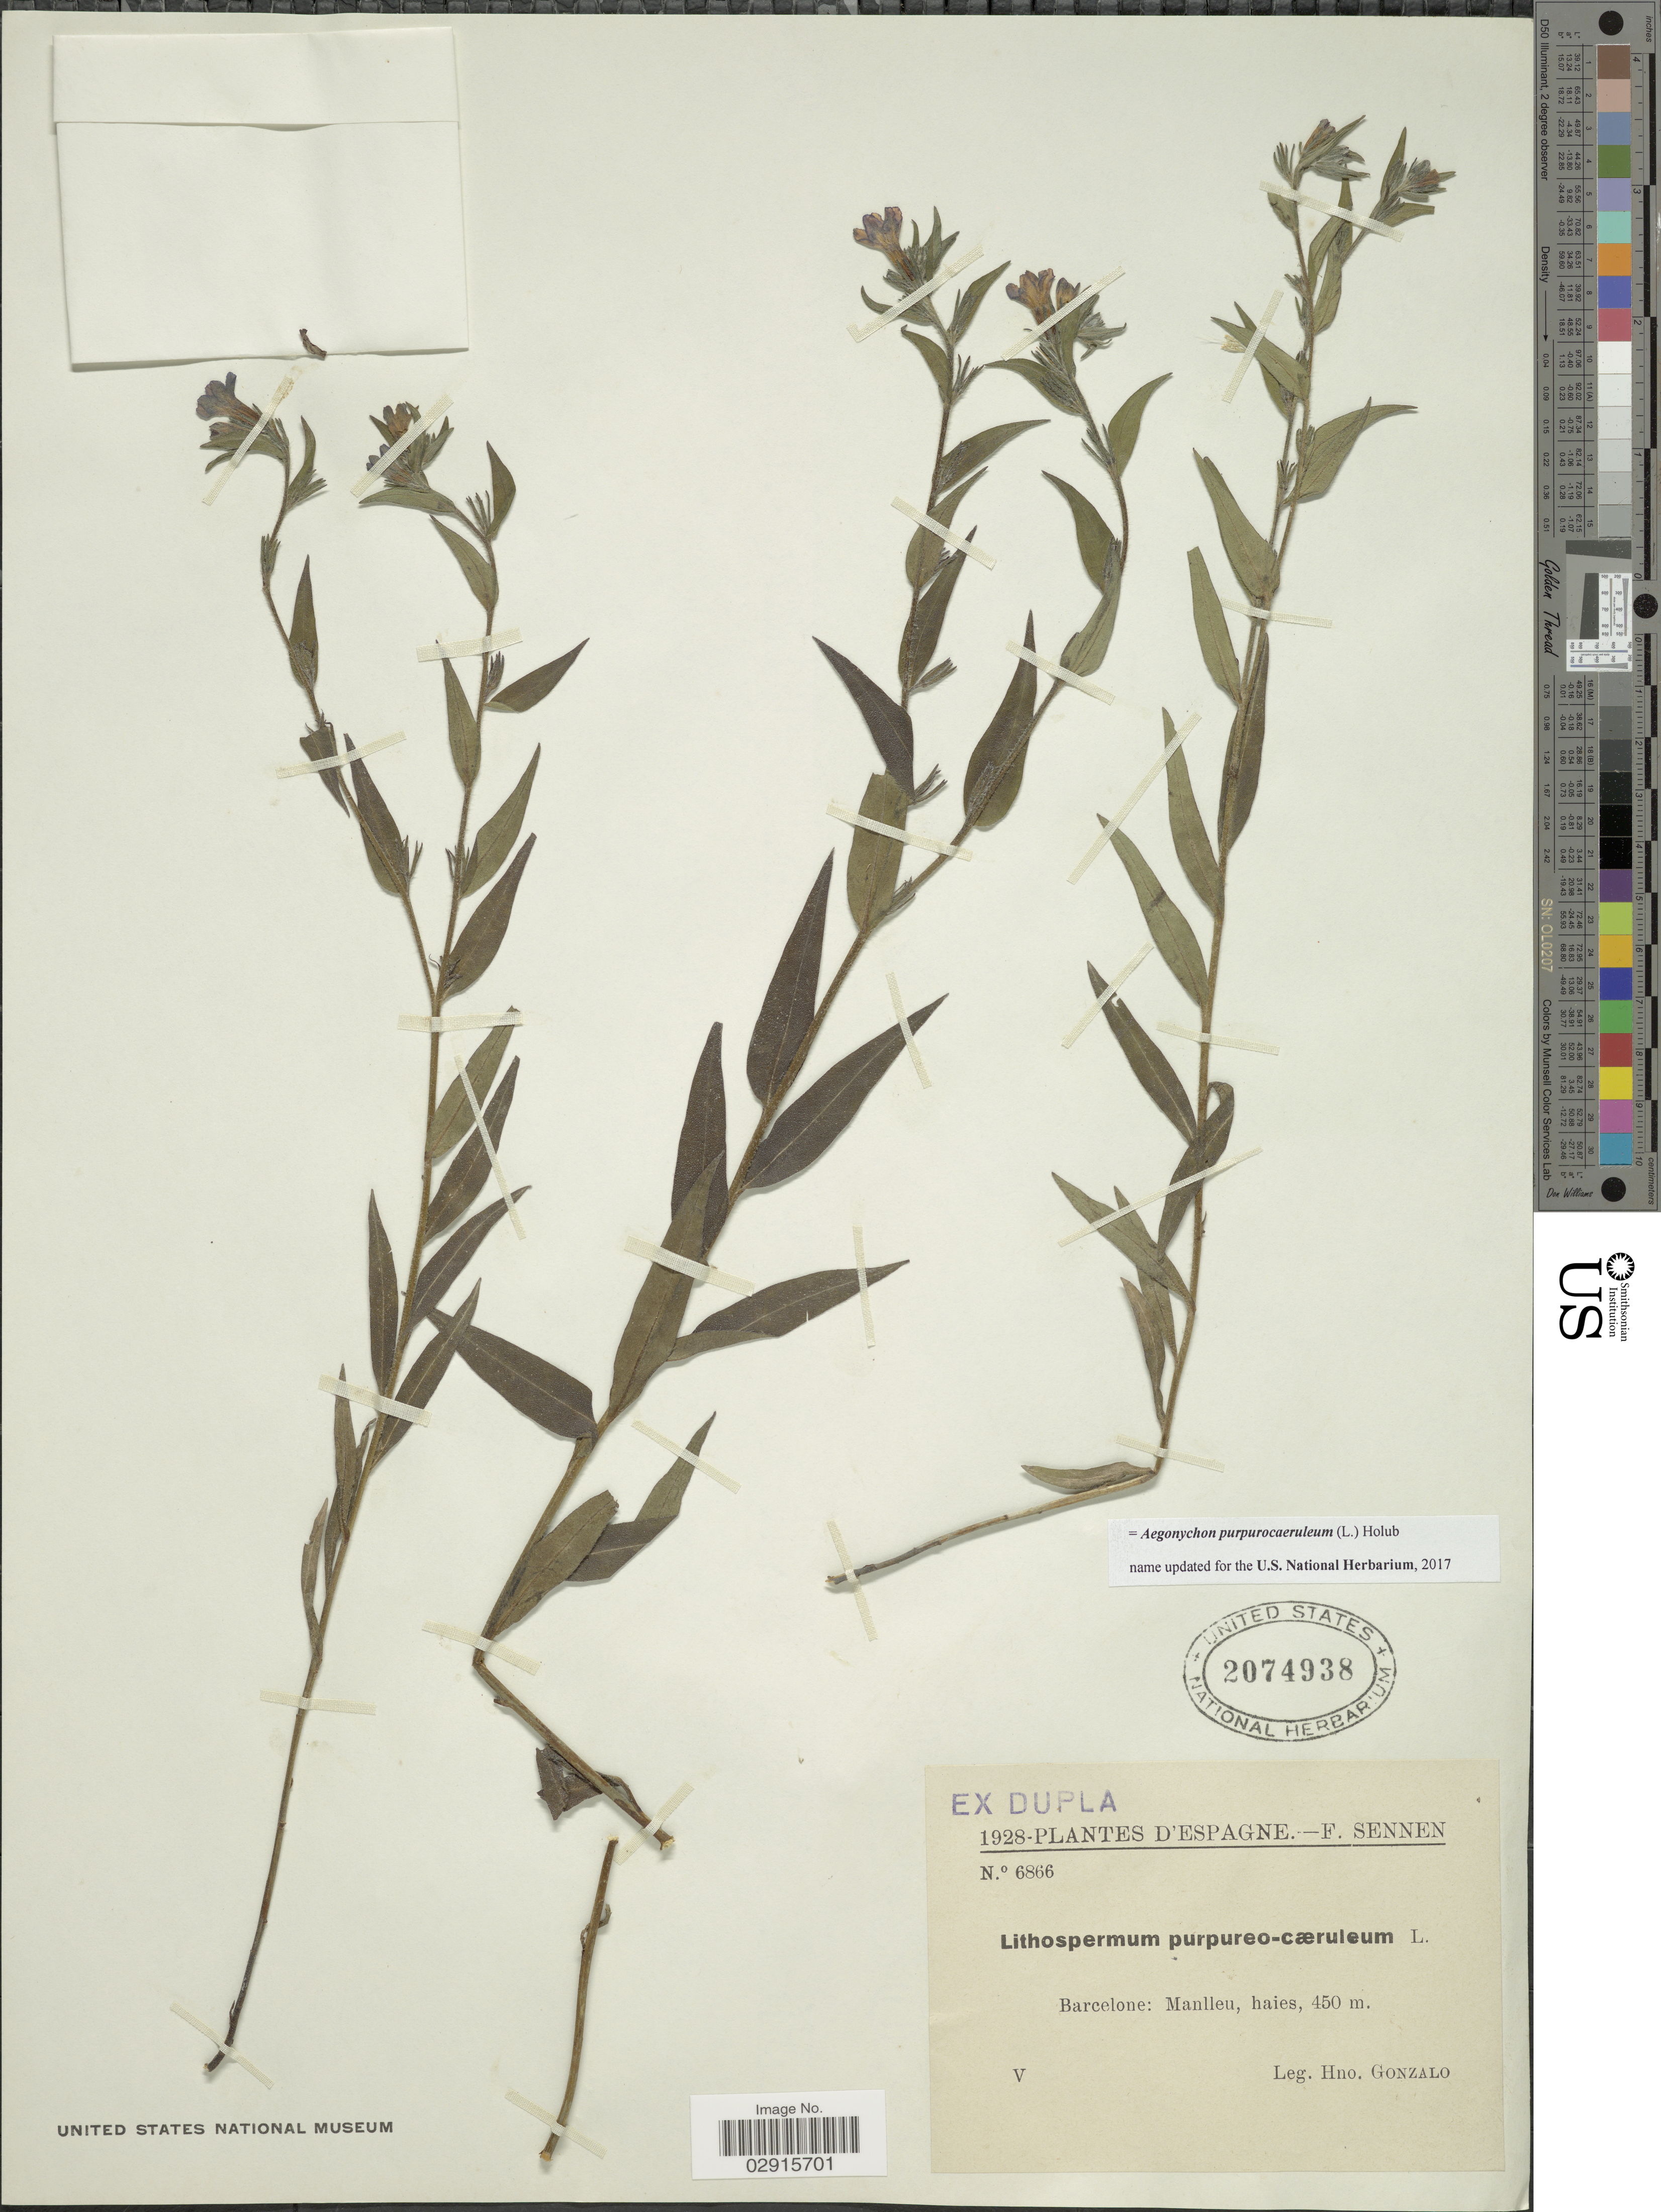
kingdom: Plantae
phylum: Tracheophyta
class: Magnoliopsida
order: Boraginales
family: Boraginaceae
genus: Aegonychon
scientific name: Aegonychon purpurocaeruleum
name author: (L.) Holub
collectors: H. Gonzalo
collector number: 6866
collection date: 1928-05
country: Spain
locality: Espagne. Barcelone: Manlleu, haies.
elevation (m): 450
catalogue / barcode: US 2074938